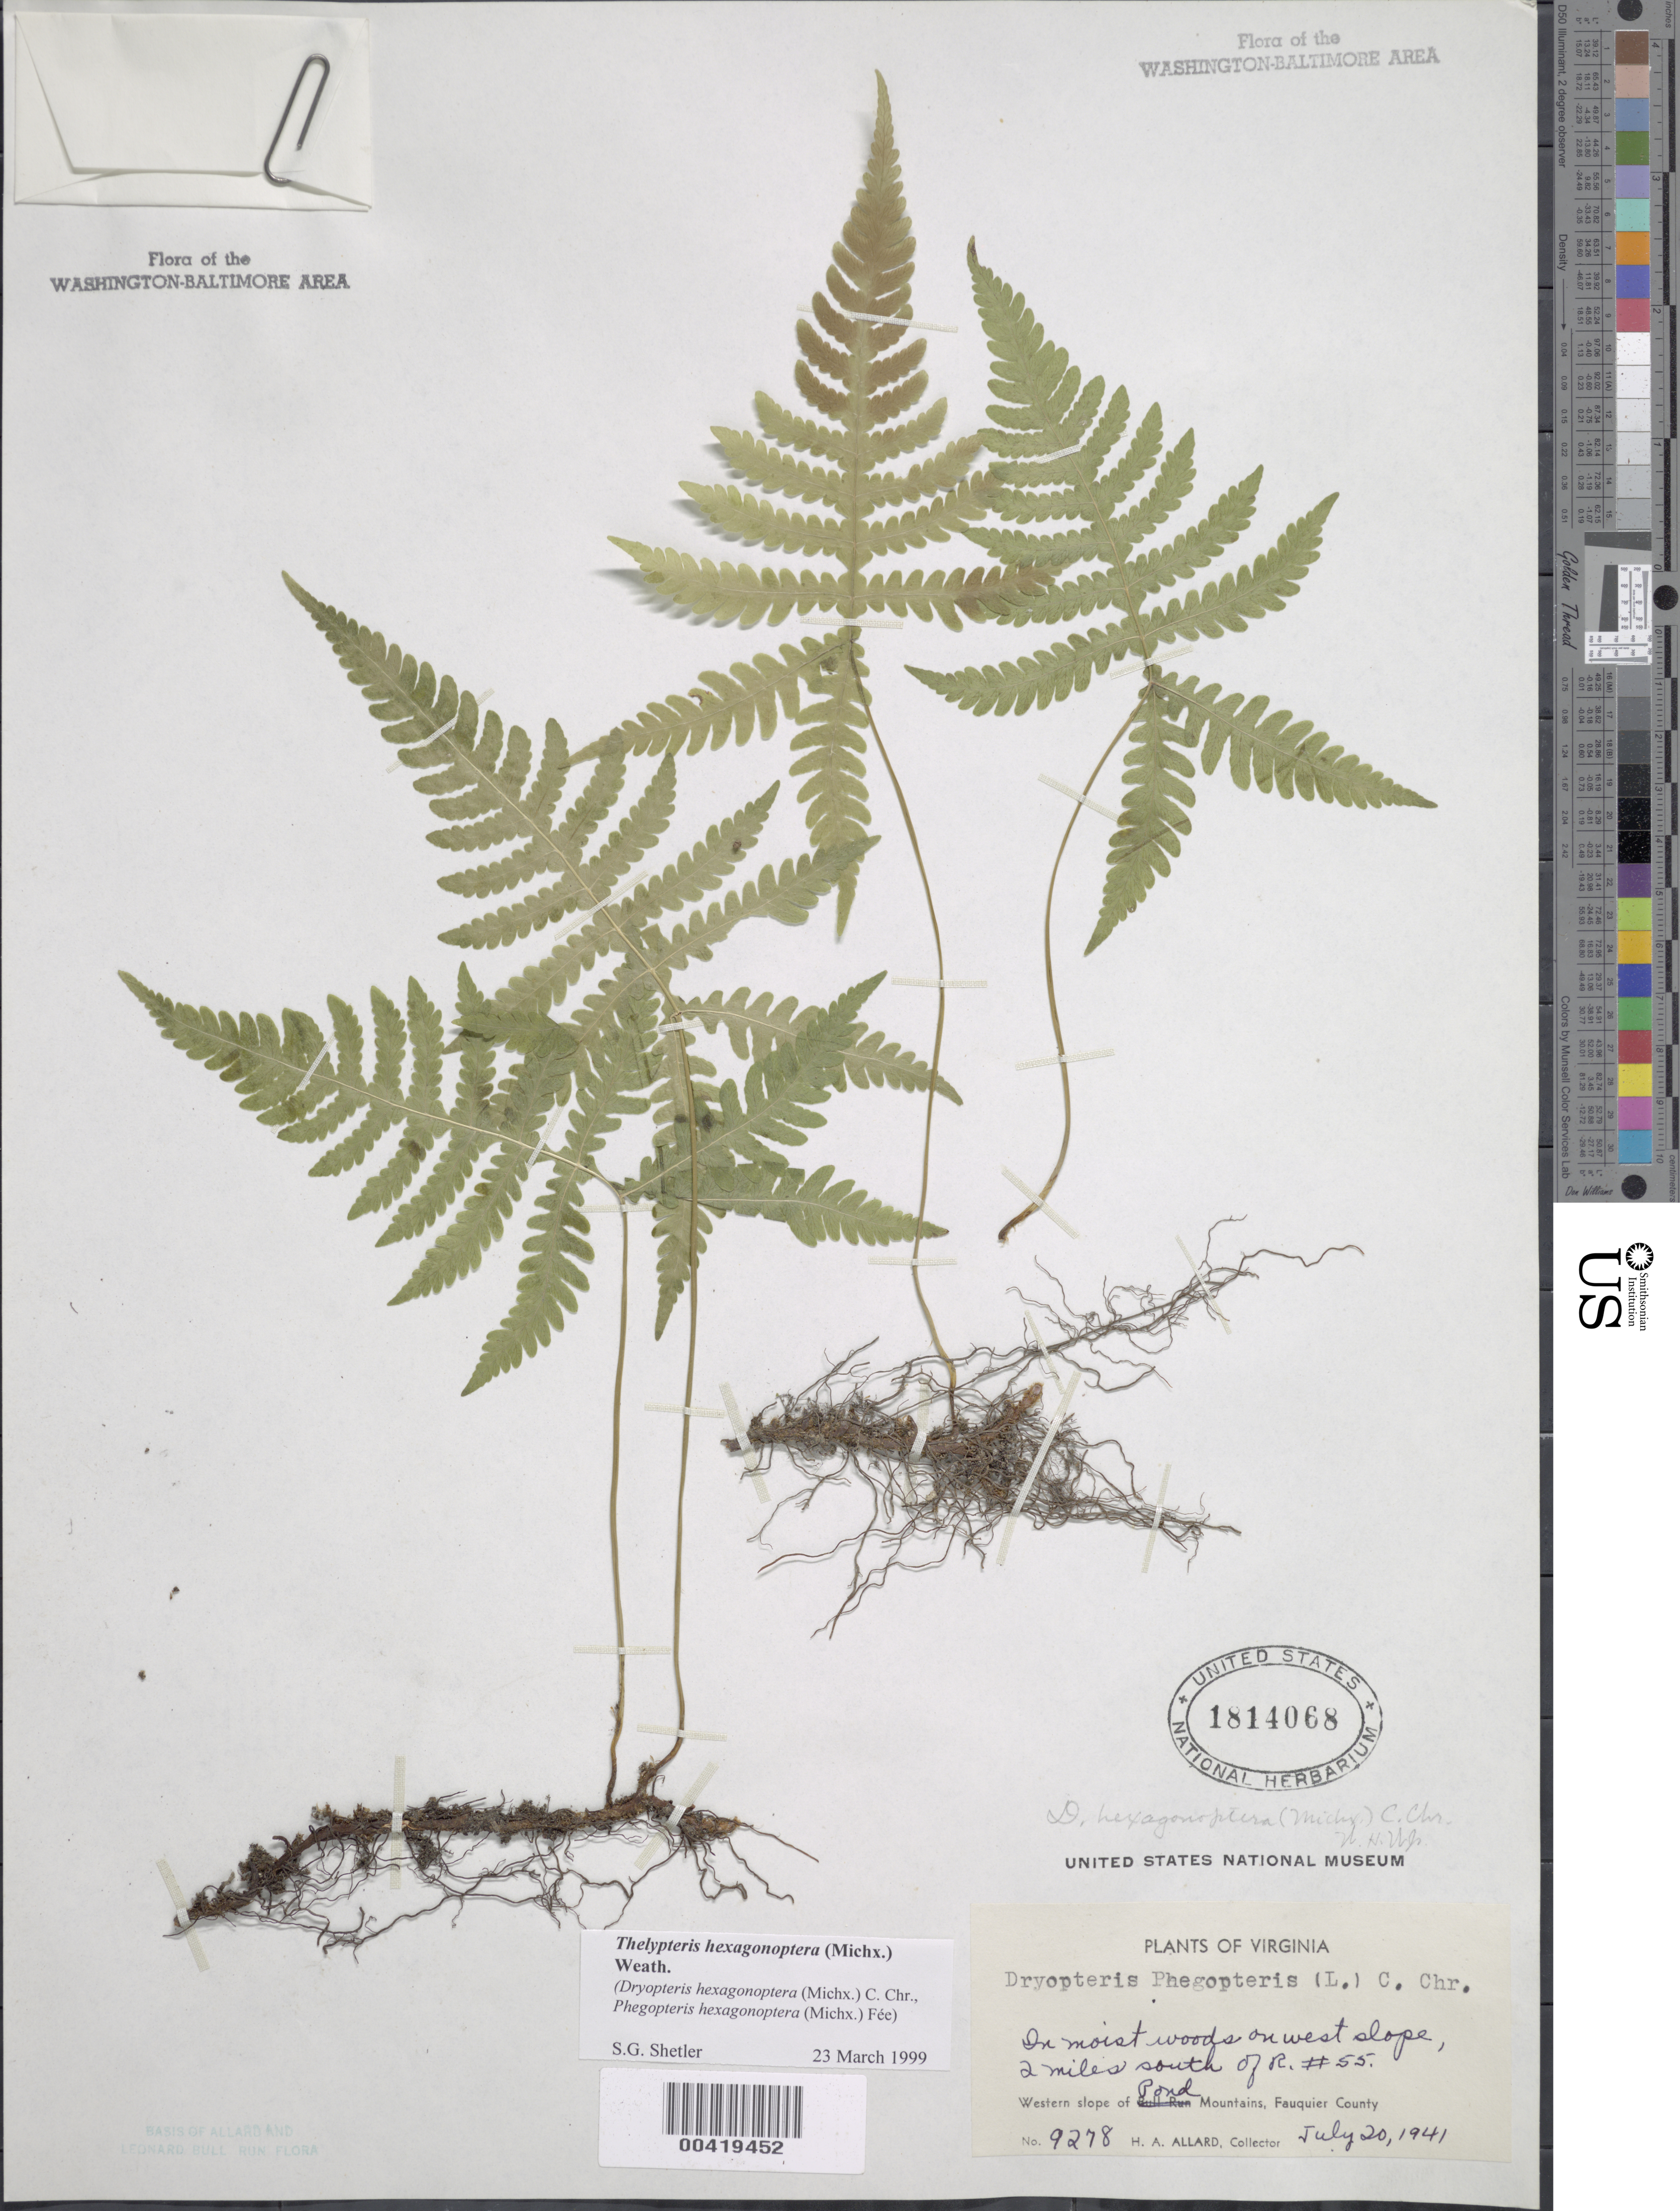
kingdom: Plantae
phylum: Tracheophyta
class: Polypodiopsida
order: Polypodiales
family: Thelypteridaceae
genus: Phegopteris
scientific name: Phegopteris hexagonoptera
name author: (Michx.) Fée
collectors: H. A. Allard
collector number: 9278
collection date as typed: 20 Jul 1941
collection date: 1941-07-20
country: United States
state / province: Virginia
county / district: Fauquier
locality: South of Route 55, western slope of Pond Mountains Bull Run Mts.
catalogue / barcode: US 1814068